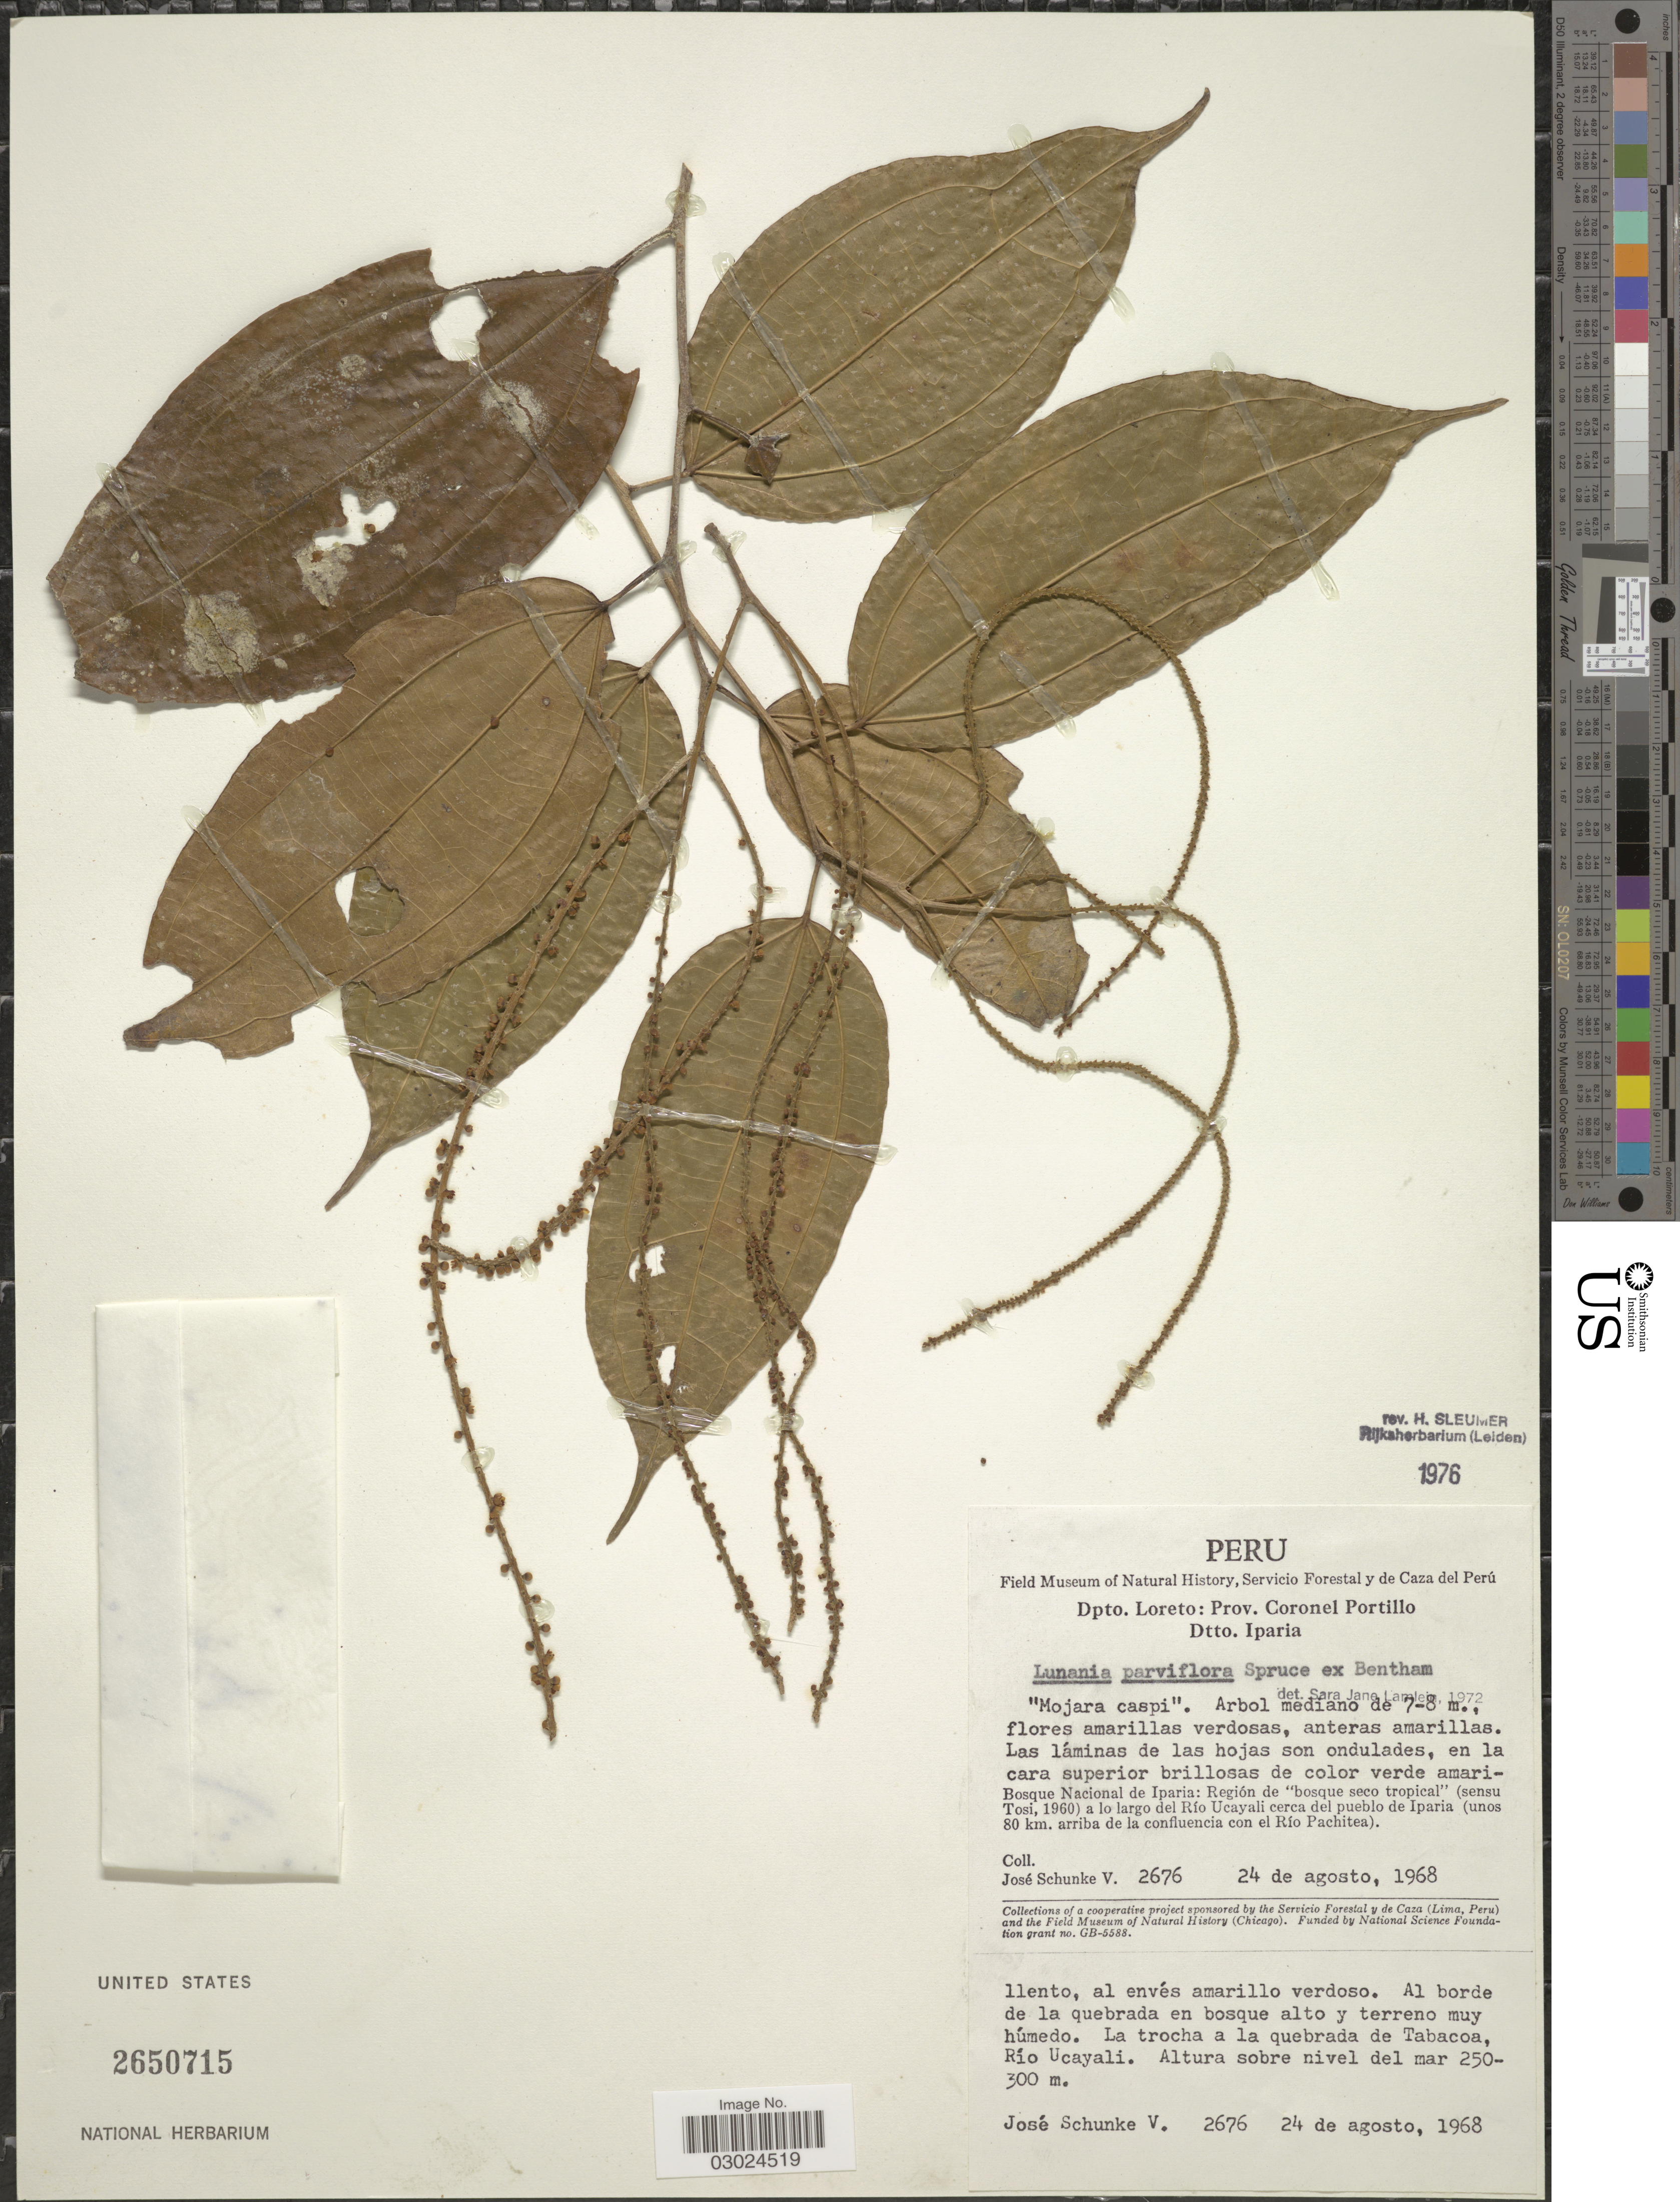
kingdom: Plantae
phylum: Tracheophyta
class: Magnoliopsida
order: Malpighiales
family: Salicaceae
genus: Lunania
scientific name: Lunania parviflora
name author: Spruce ex Benth.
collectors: J. Schunke Vigo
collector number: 2676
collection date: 1968-08-24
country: Peru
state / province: Loreto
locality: Dpto. Loreto: Prov. Coronel Portillo. Dtto. Iparia. Bosque Nacional de Iparia: Región de "bosque seco tropical" a lo largo del Río Ucayali cerca del pueblo de Iparia (unos 80 km. arriba de la confluencia con el Río Pachitea). La trocha a la quebrada de Tabacoa, Río Ucayali.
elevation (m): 250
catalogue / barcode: US 2650715